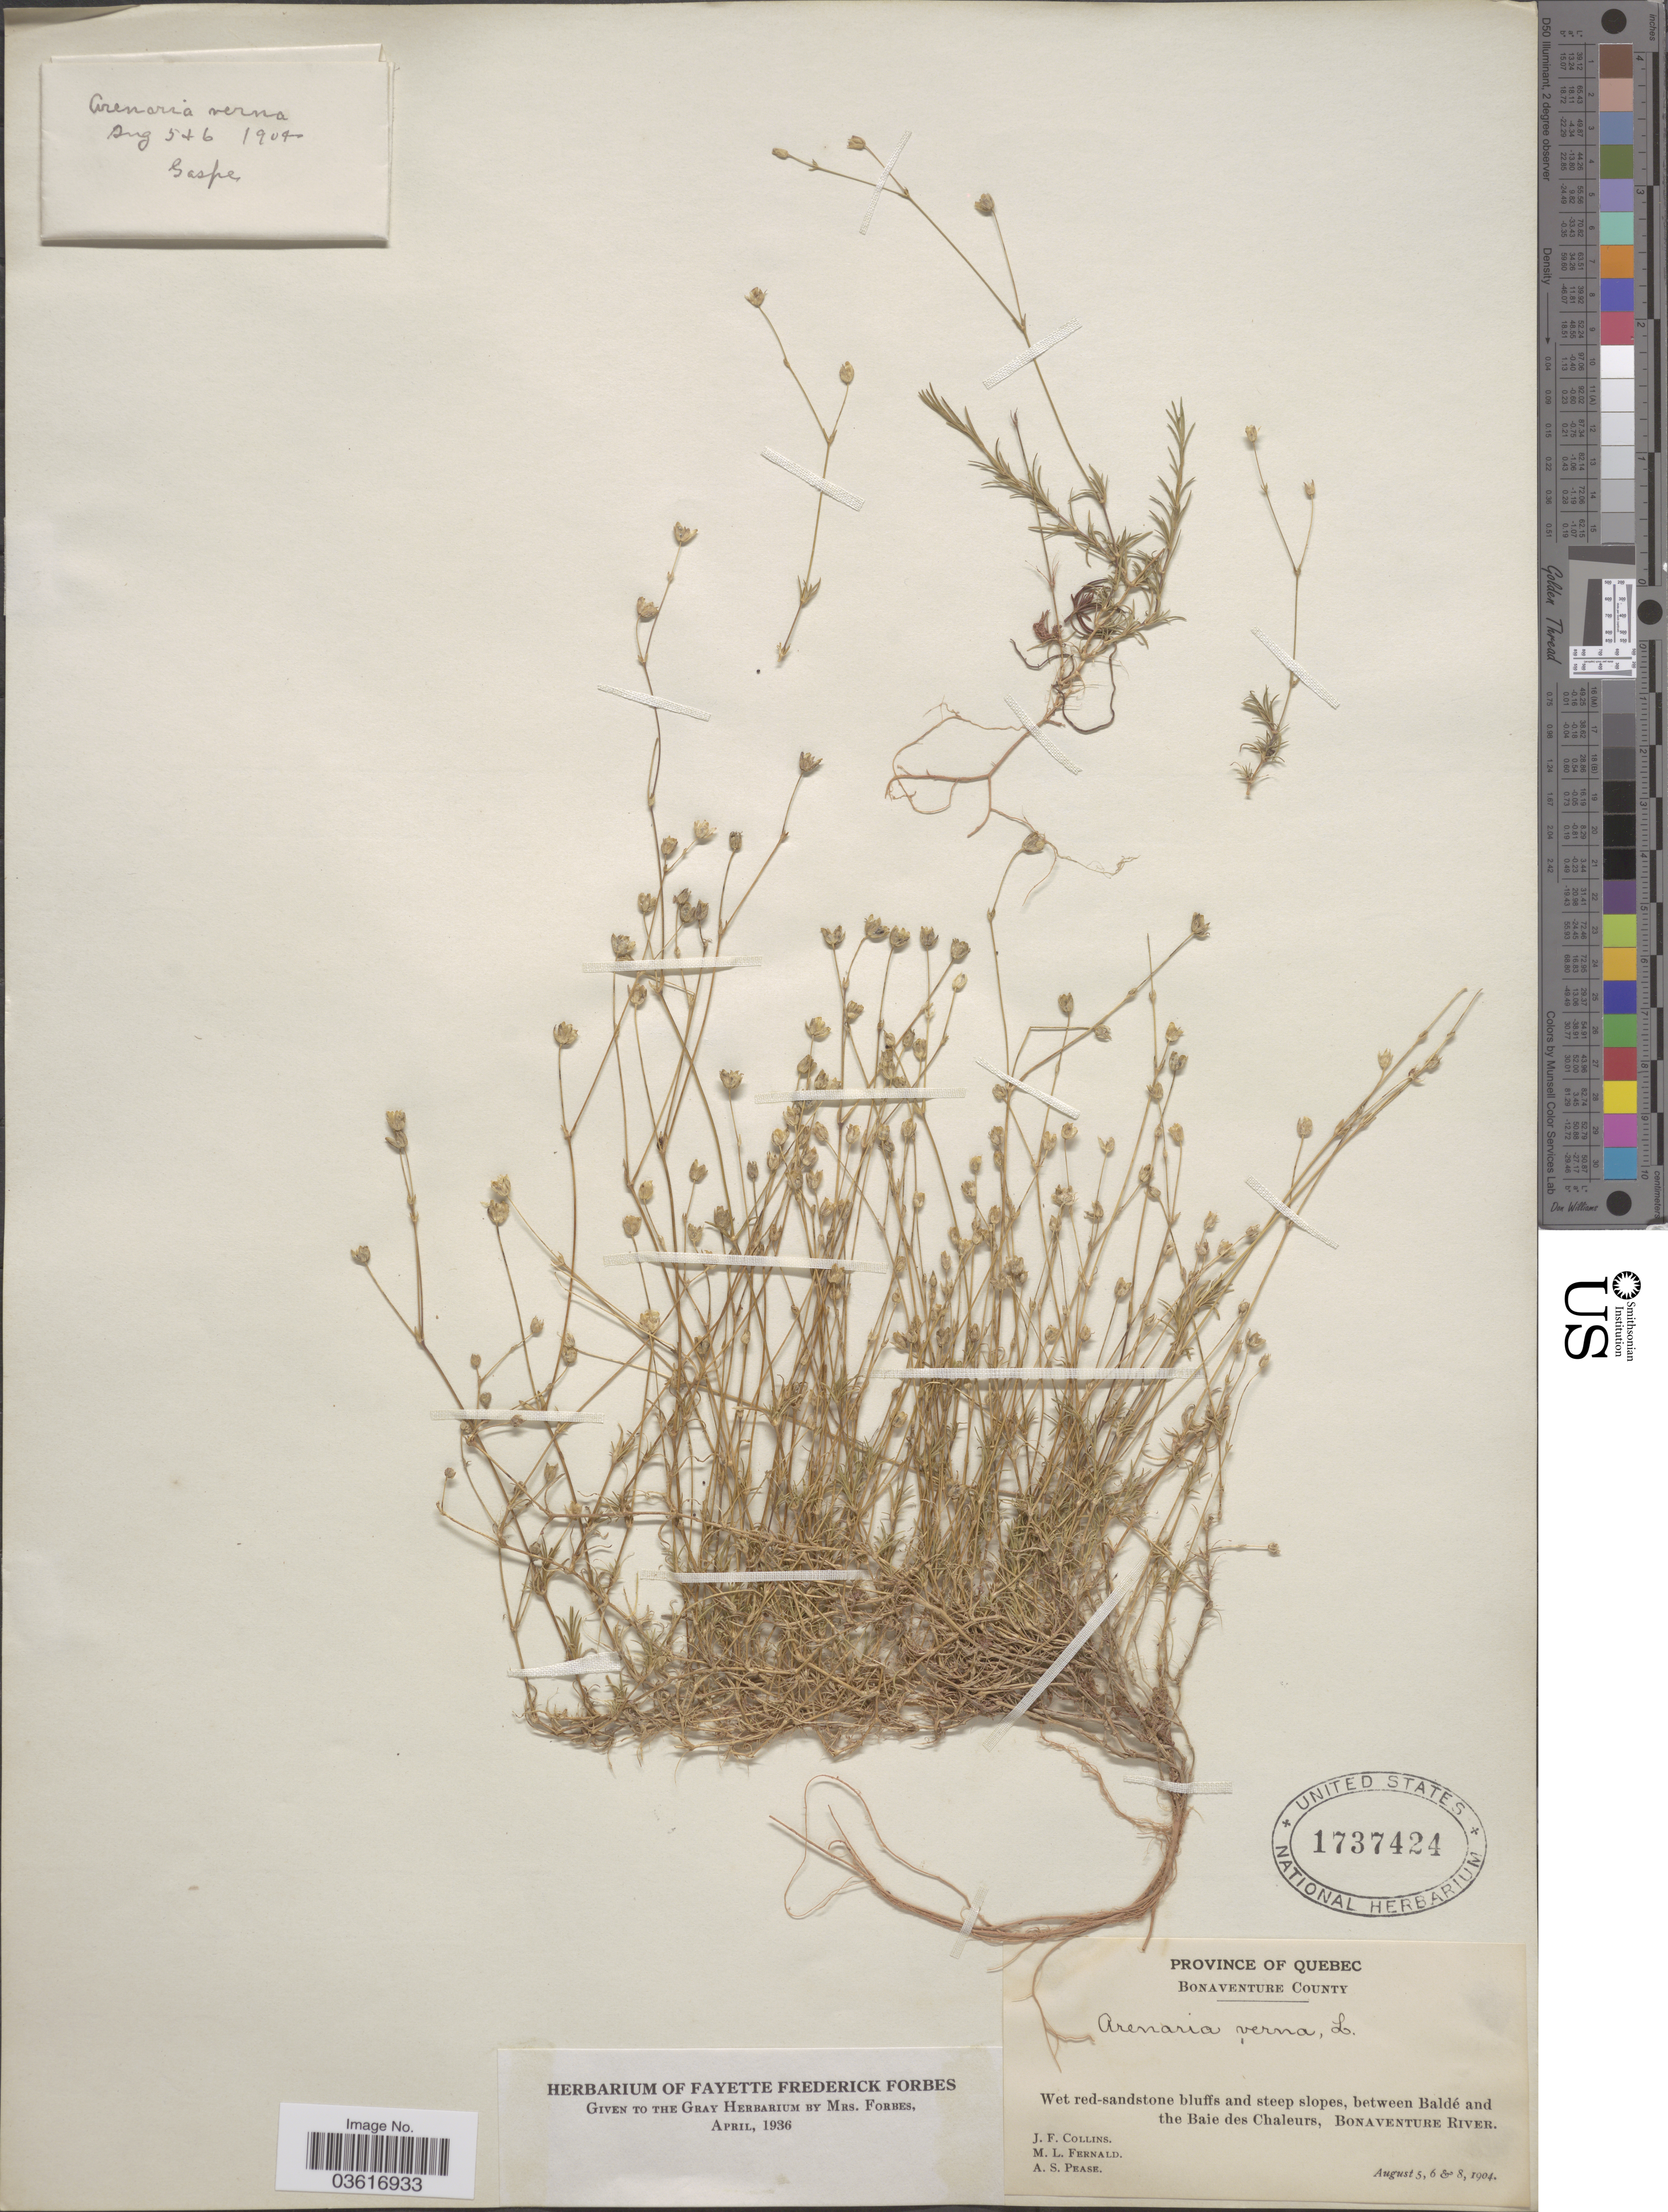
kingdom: Plantae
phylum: Tracheophyta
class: Magnoliopsida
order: Caryophyllales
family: Caryophyllaceae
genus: Minuartia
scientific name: Minuartia verna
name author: (L.) Hiern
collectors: J. Collins, M. L. Fernald & A. S. Pease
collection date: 1904-08-05/1904-08-08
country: Canada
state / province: Quebec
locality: Bonaventure County. Between Baldé and the Baie des Chaleurs, Bonaventure River.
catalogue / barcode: US 1737424